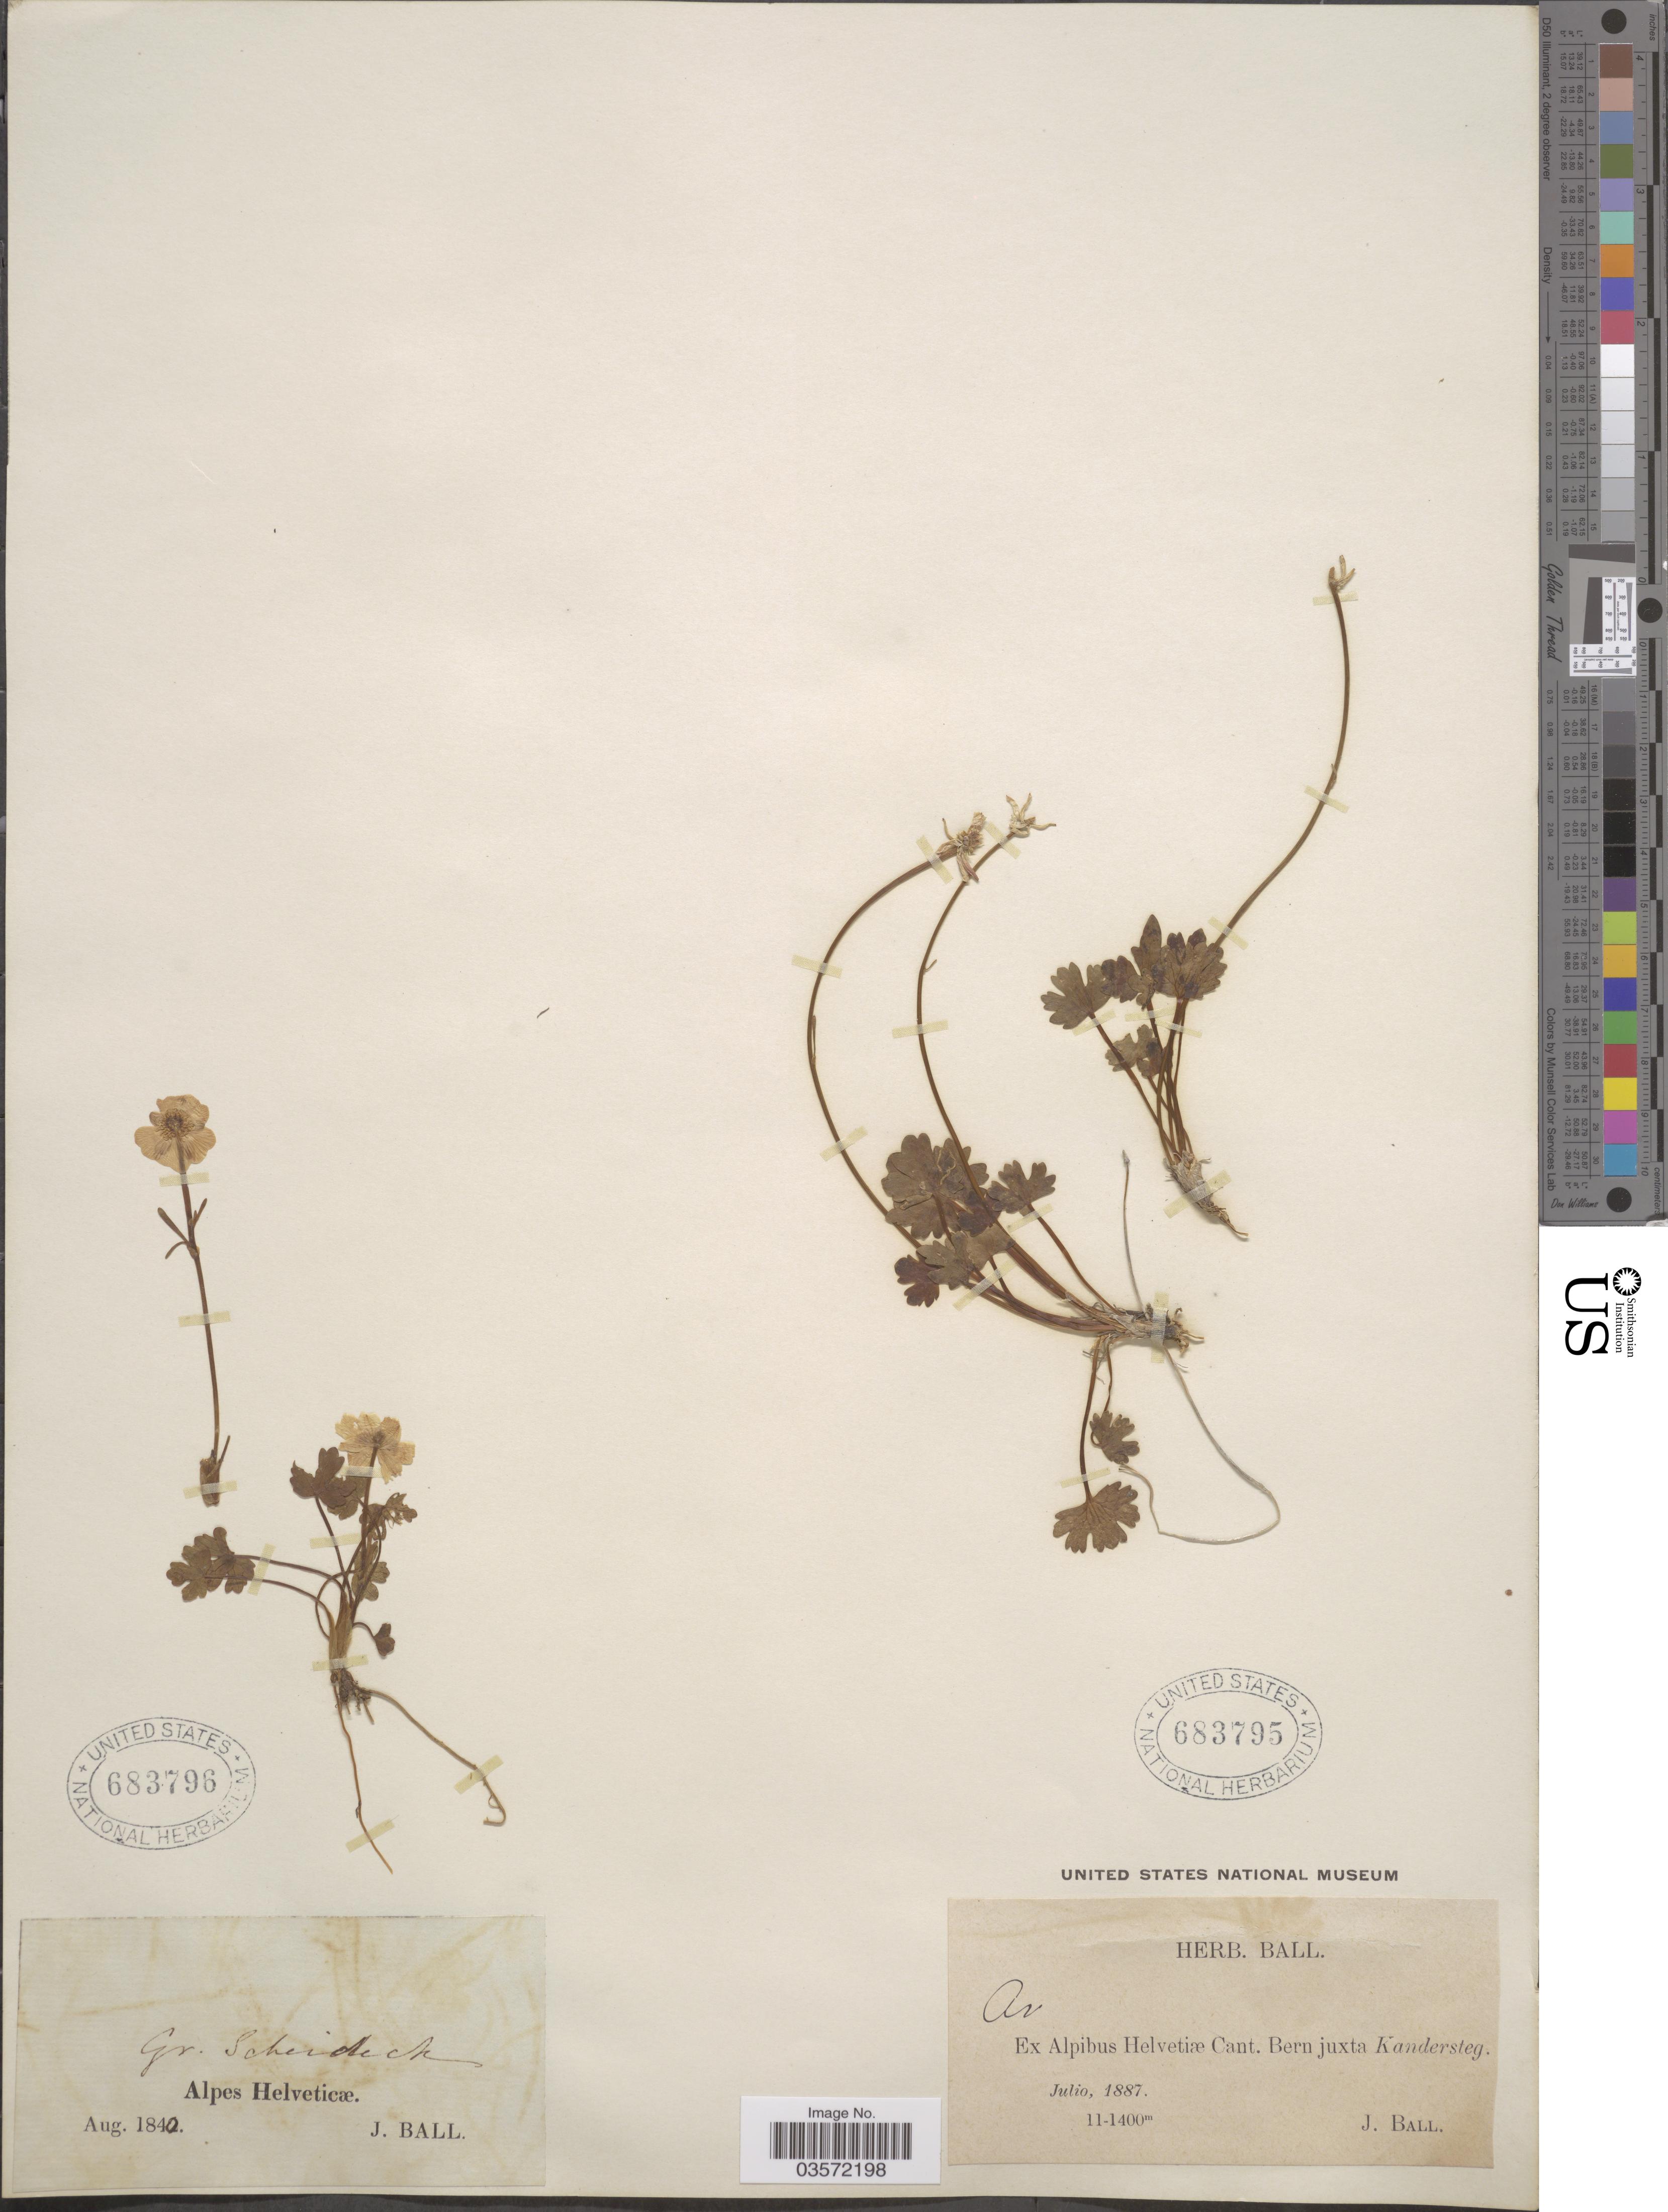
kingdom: Plantae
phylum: Tracheophyta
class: Magnoliopsida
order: Ranunculales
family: Ranunculaceae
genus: Ranunculus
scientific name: Ranunculus sp.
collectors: J. Ball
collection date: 1840-08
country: Switzerland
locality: Gr. Scheideck [Scheidegg]. Alpes Helveticæ.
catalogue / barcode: US 683796-2